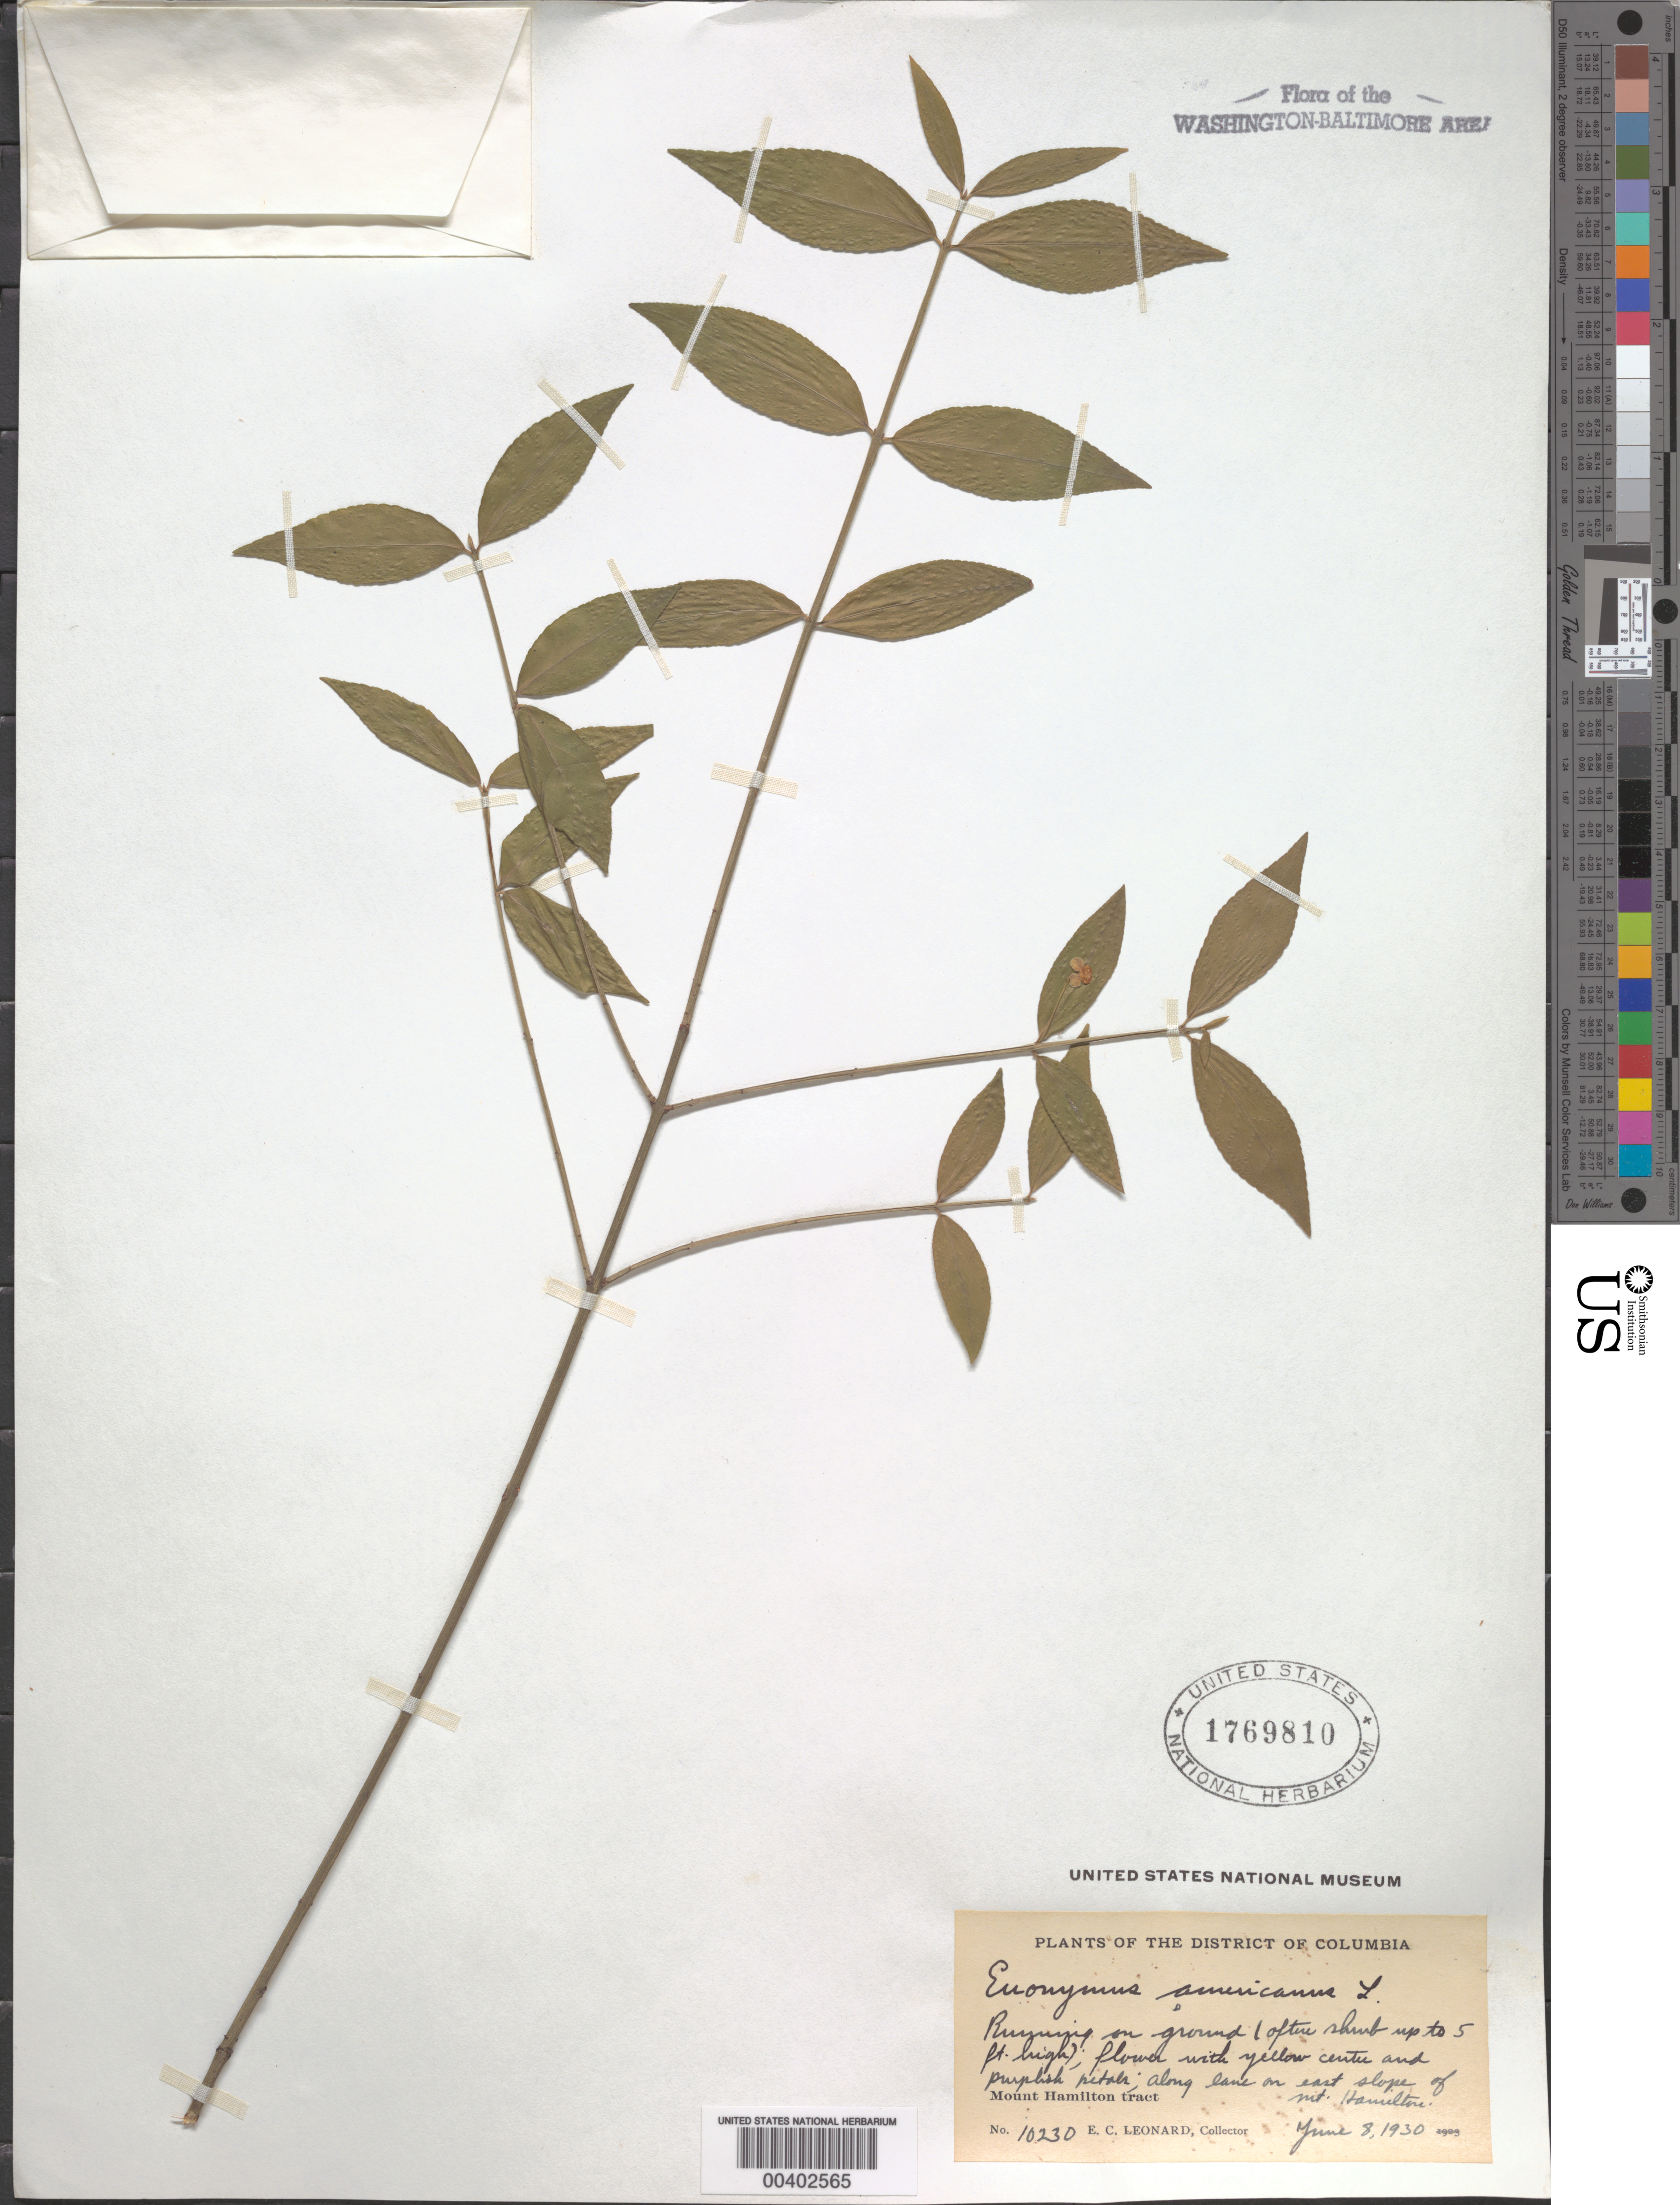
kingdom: Plantae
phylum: Tracheophyta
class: Magnoliopsida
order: Celastrales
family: Celastraceae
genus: Euonymus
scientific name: Euonymus americanus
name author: L.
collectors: E. C. Leonard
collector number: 10230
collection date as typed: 08 Jun 1930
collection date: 1930-06-08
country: United States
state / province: District of Columbia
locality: Mount Hamilton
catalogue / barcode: US 1769810